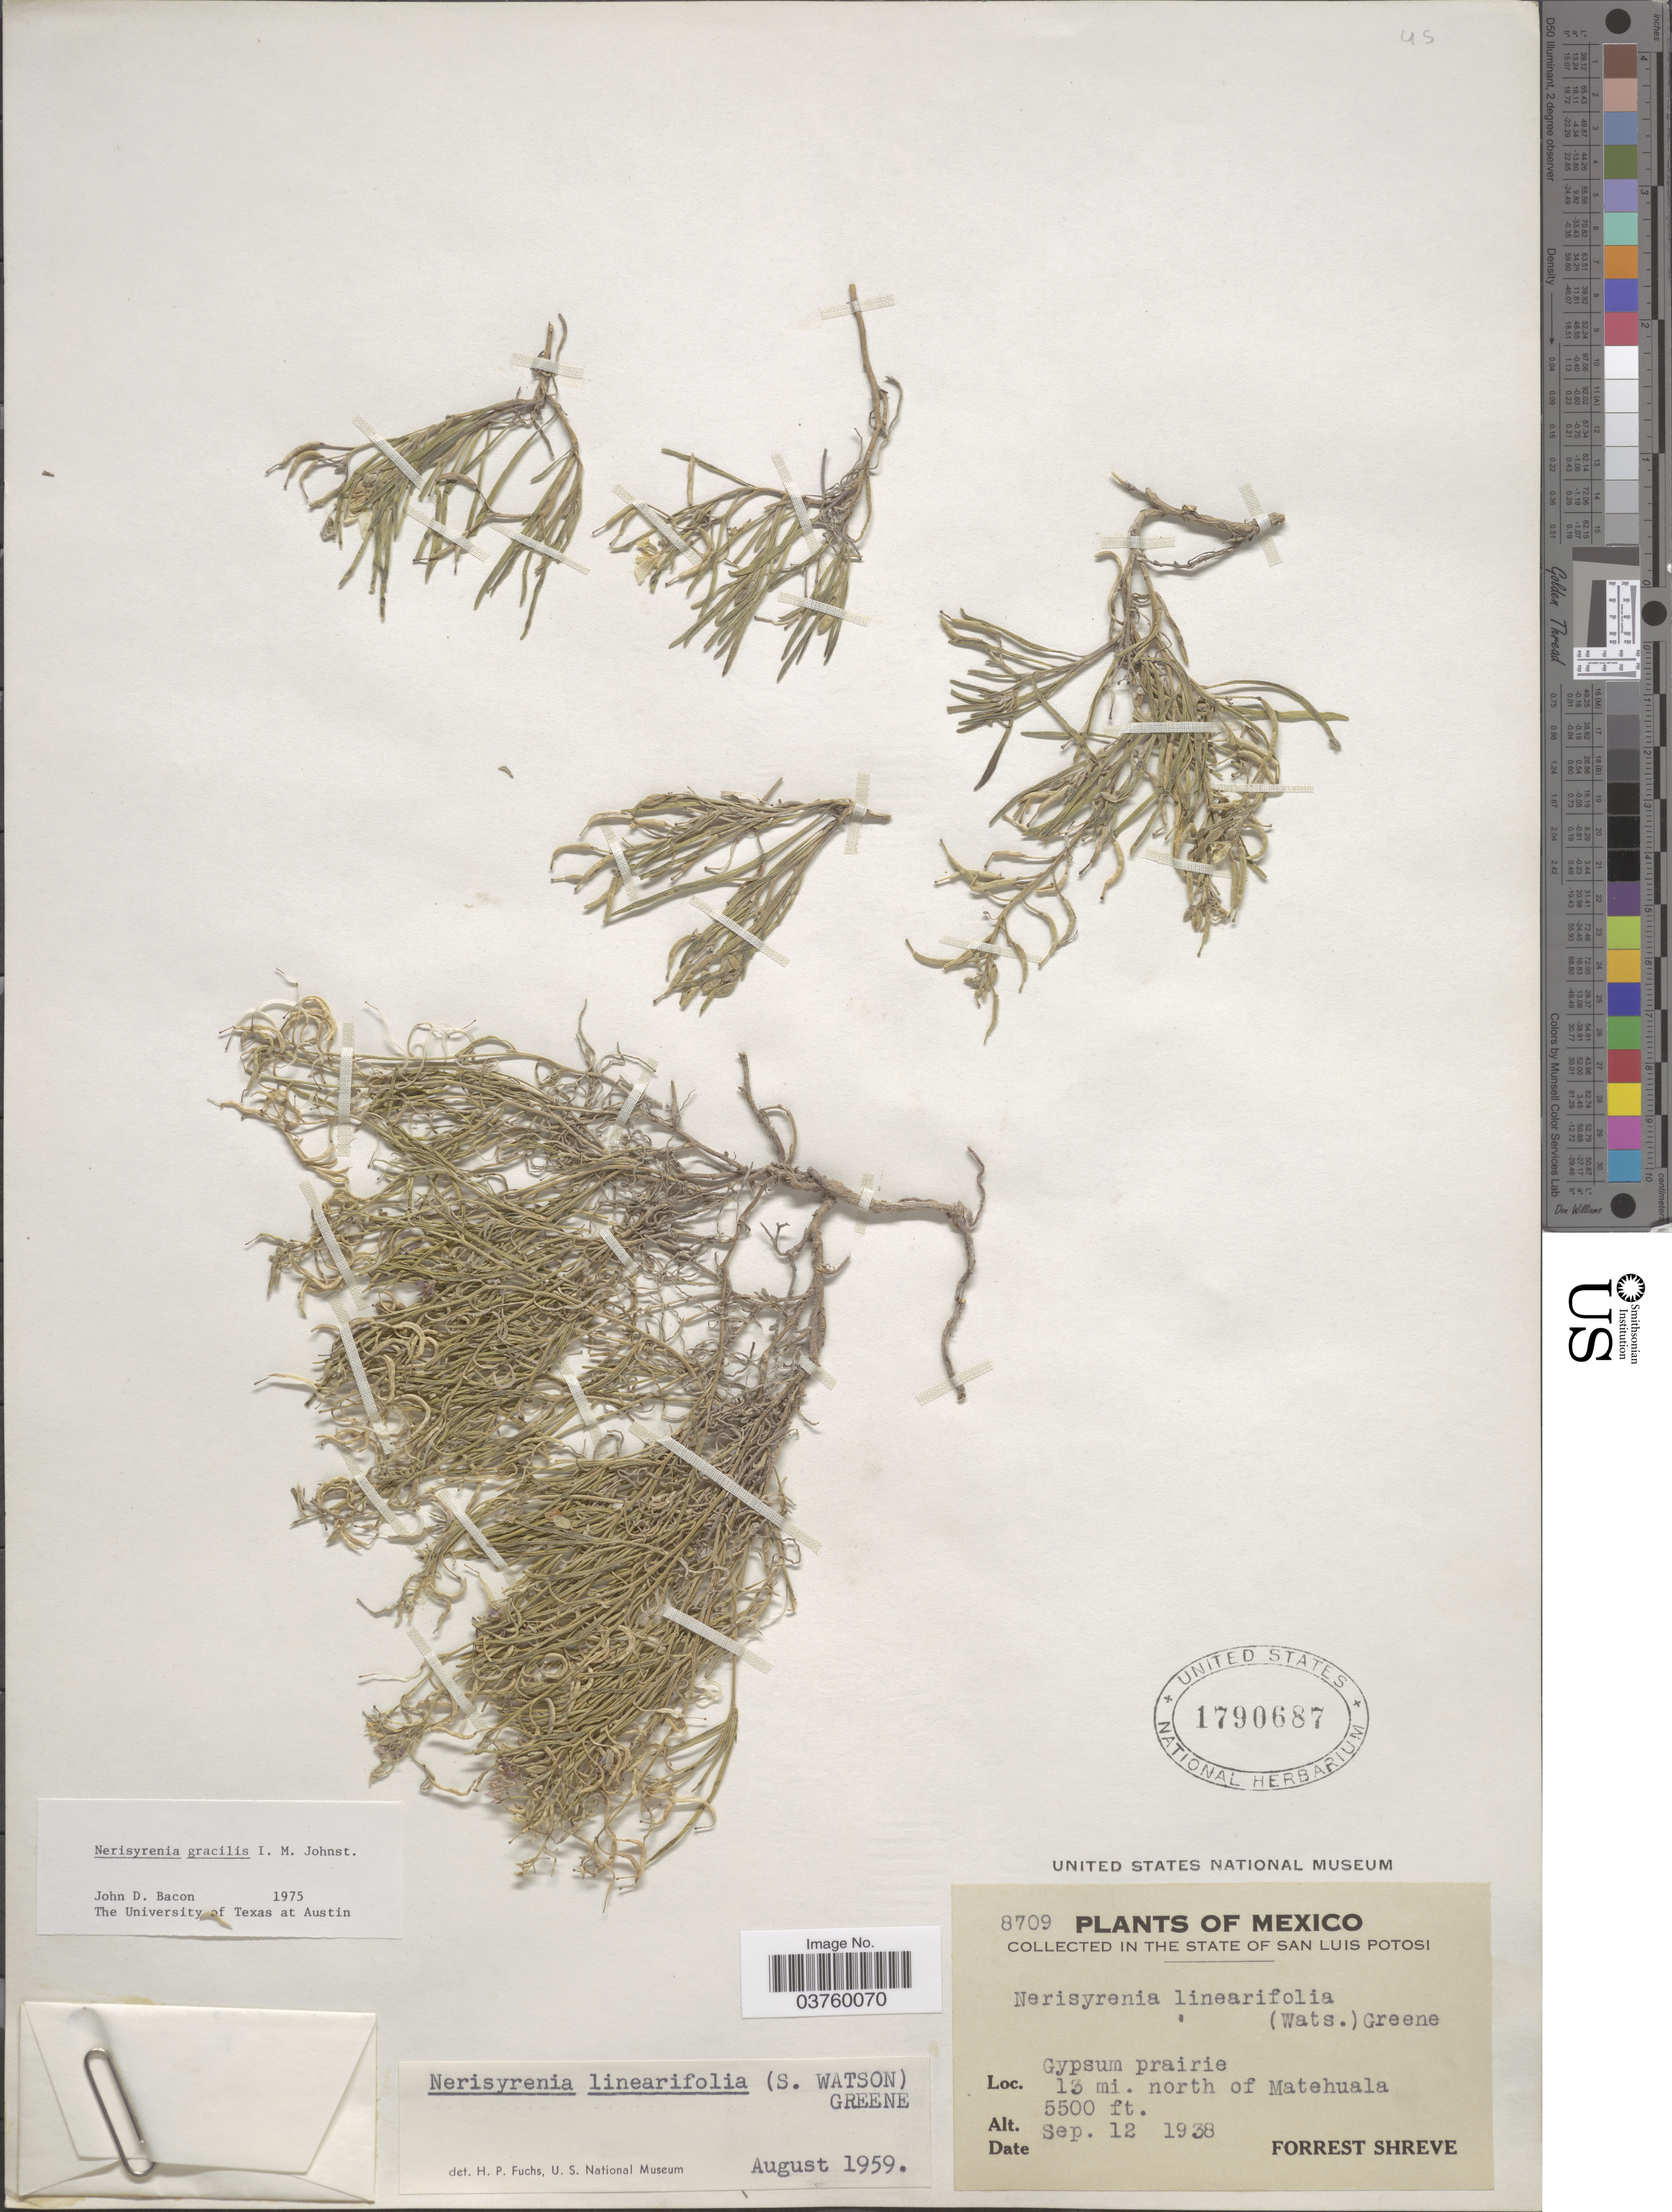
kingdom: Plantae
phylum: Tracheophyta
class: Magnoliopsida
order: Brassicales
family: Brassicaceae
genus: Nerisyrenia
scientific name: Nerisyrenia gracilis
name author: I.M. Johnst.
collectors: F. Shreve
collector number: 8709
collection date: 1938-09-12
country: Mexico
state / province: San Luis Potosí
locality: Gypsum prairie 13 mi. north of Matehuala.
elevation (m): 1676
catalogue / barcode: US 1790687